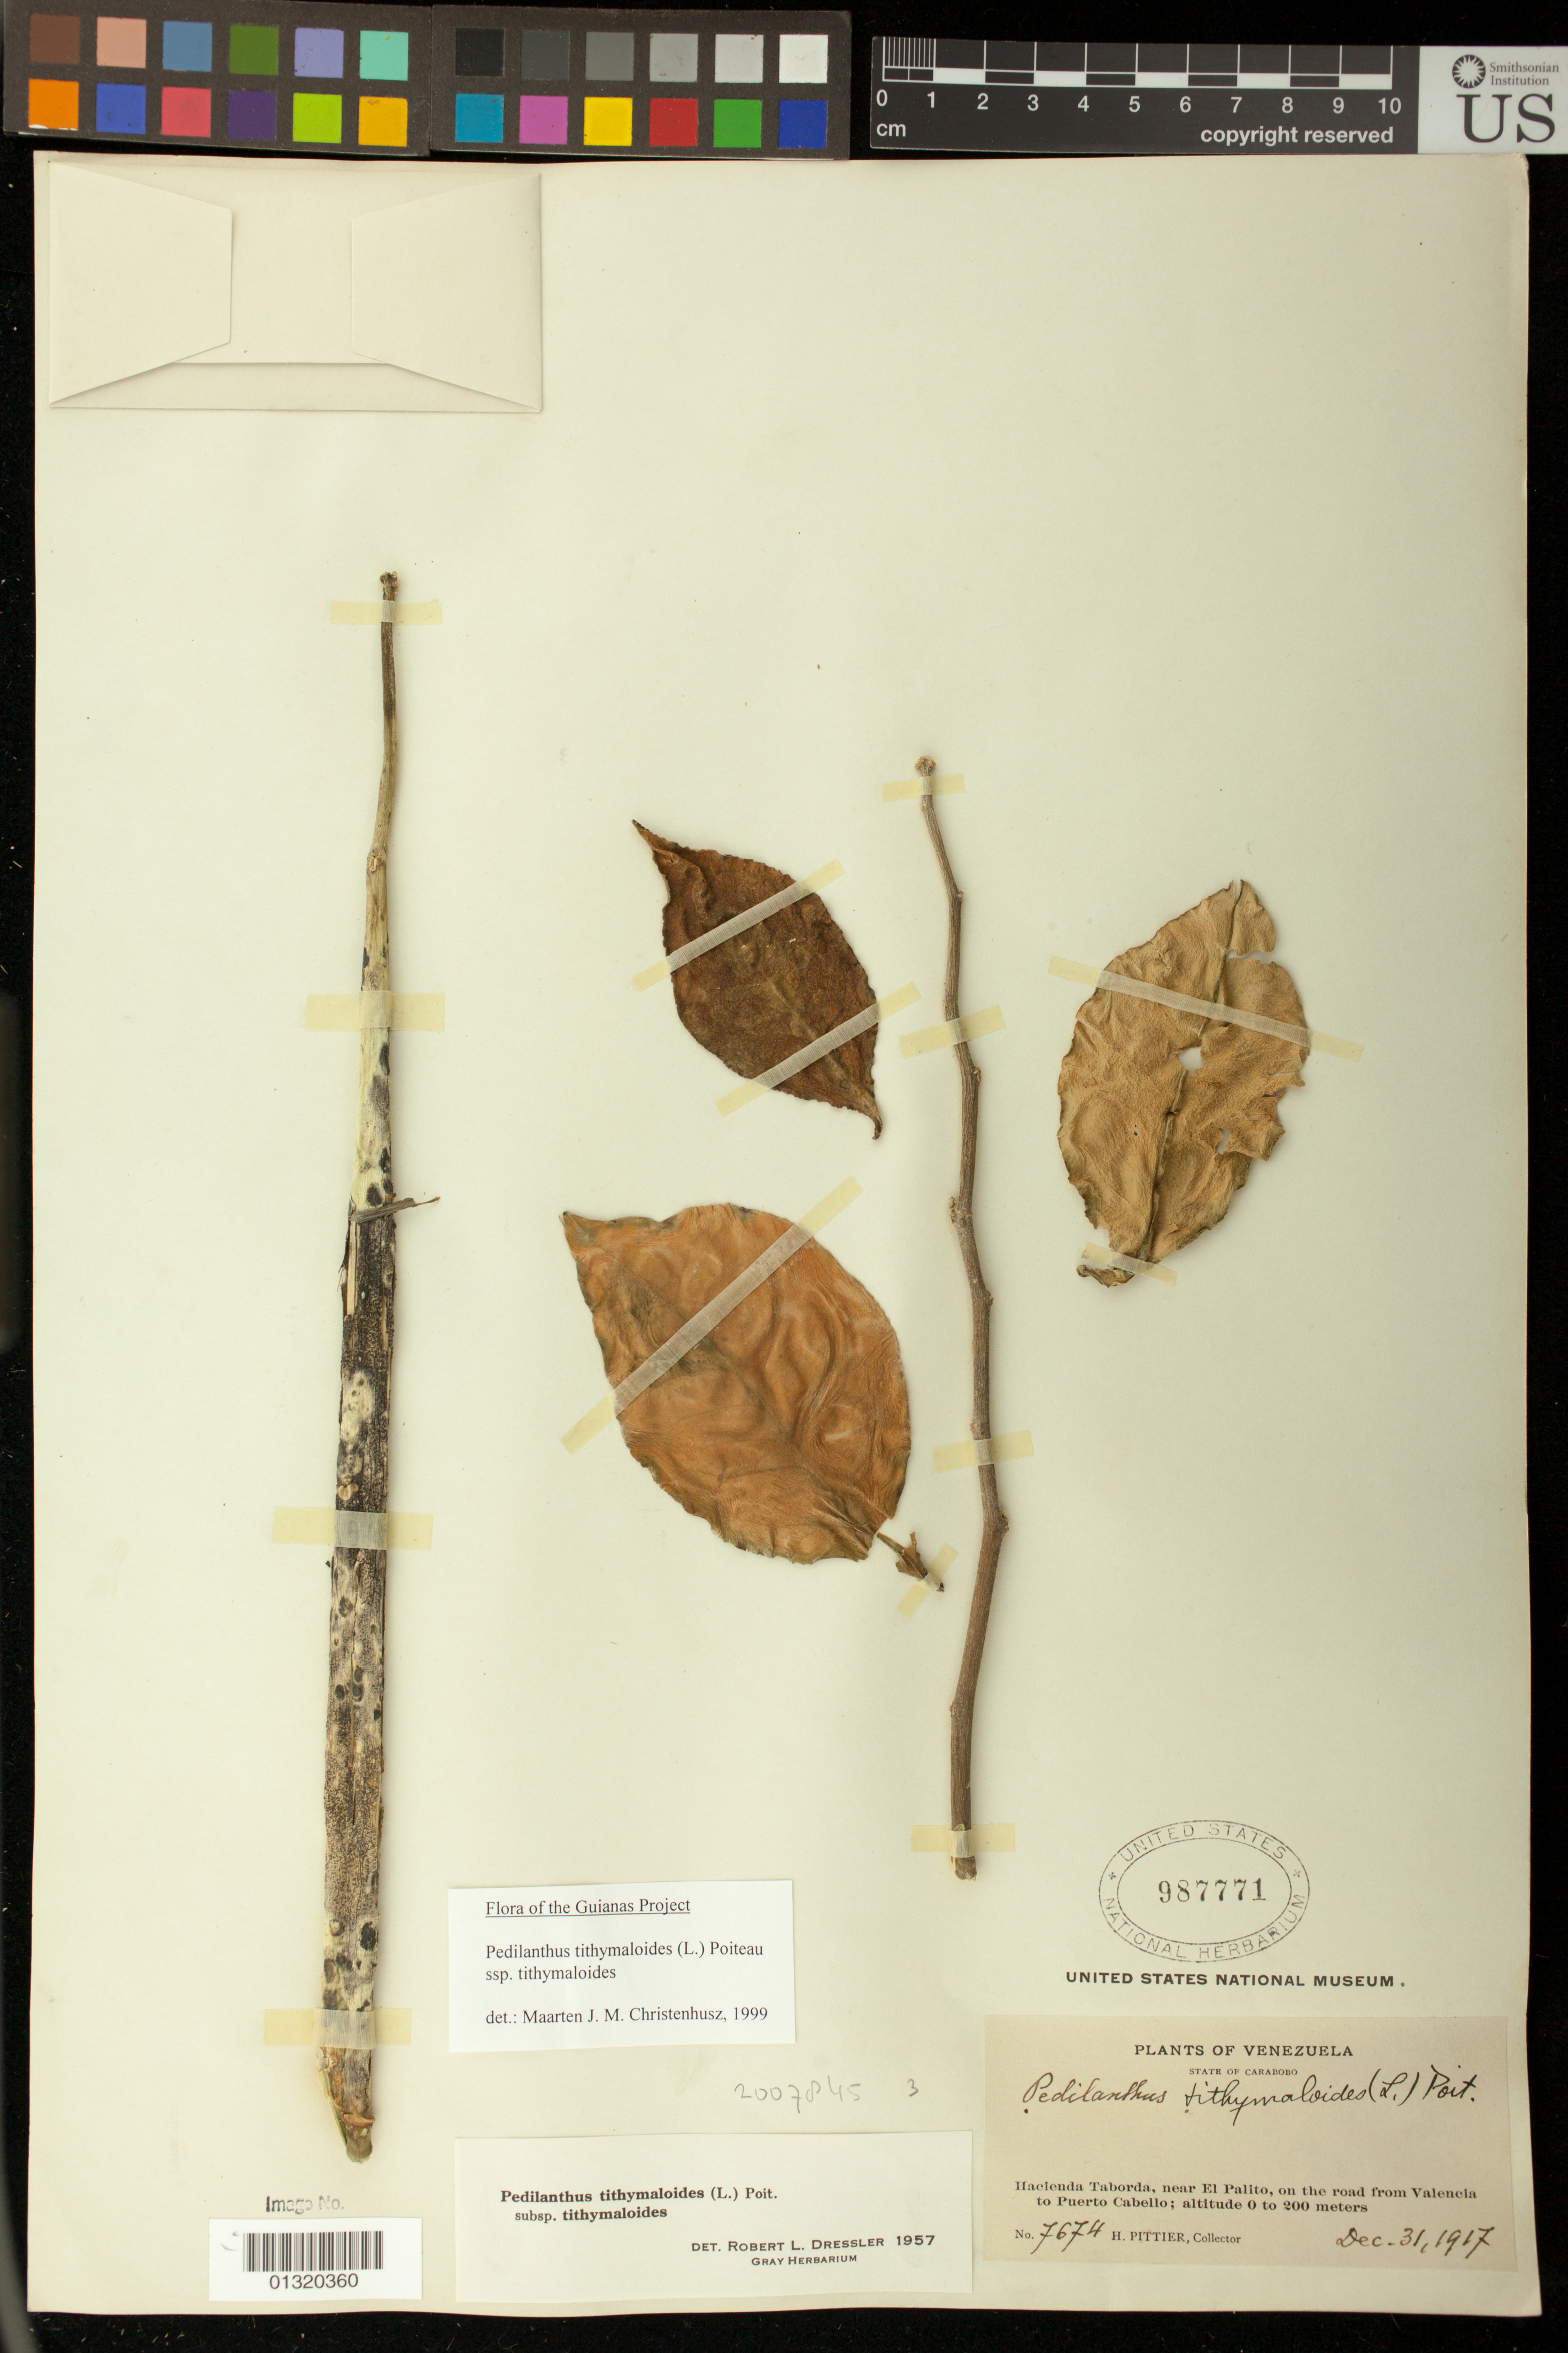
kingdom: Plantae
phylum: Tracheophyta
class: Magnoliopsida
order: Malpighiales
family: Euphorbiaceae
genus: Pedilanthus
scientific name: Pedilanthus tithymaloides subsp. tithymaloides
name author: (L.) Poit.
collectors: H. F. Pittier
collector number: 7674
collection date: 1917-12-31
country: Venezuela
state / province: Carabobo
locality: Hacienda Taborda, near El Palito, on the road from Valencia to Puerto Cabello;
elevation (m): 0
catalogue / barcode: US 987771